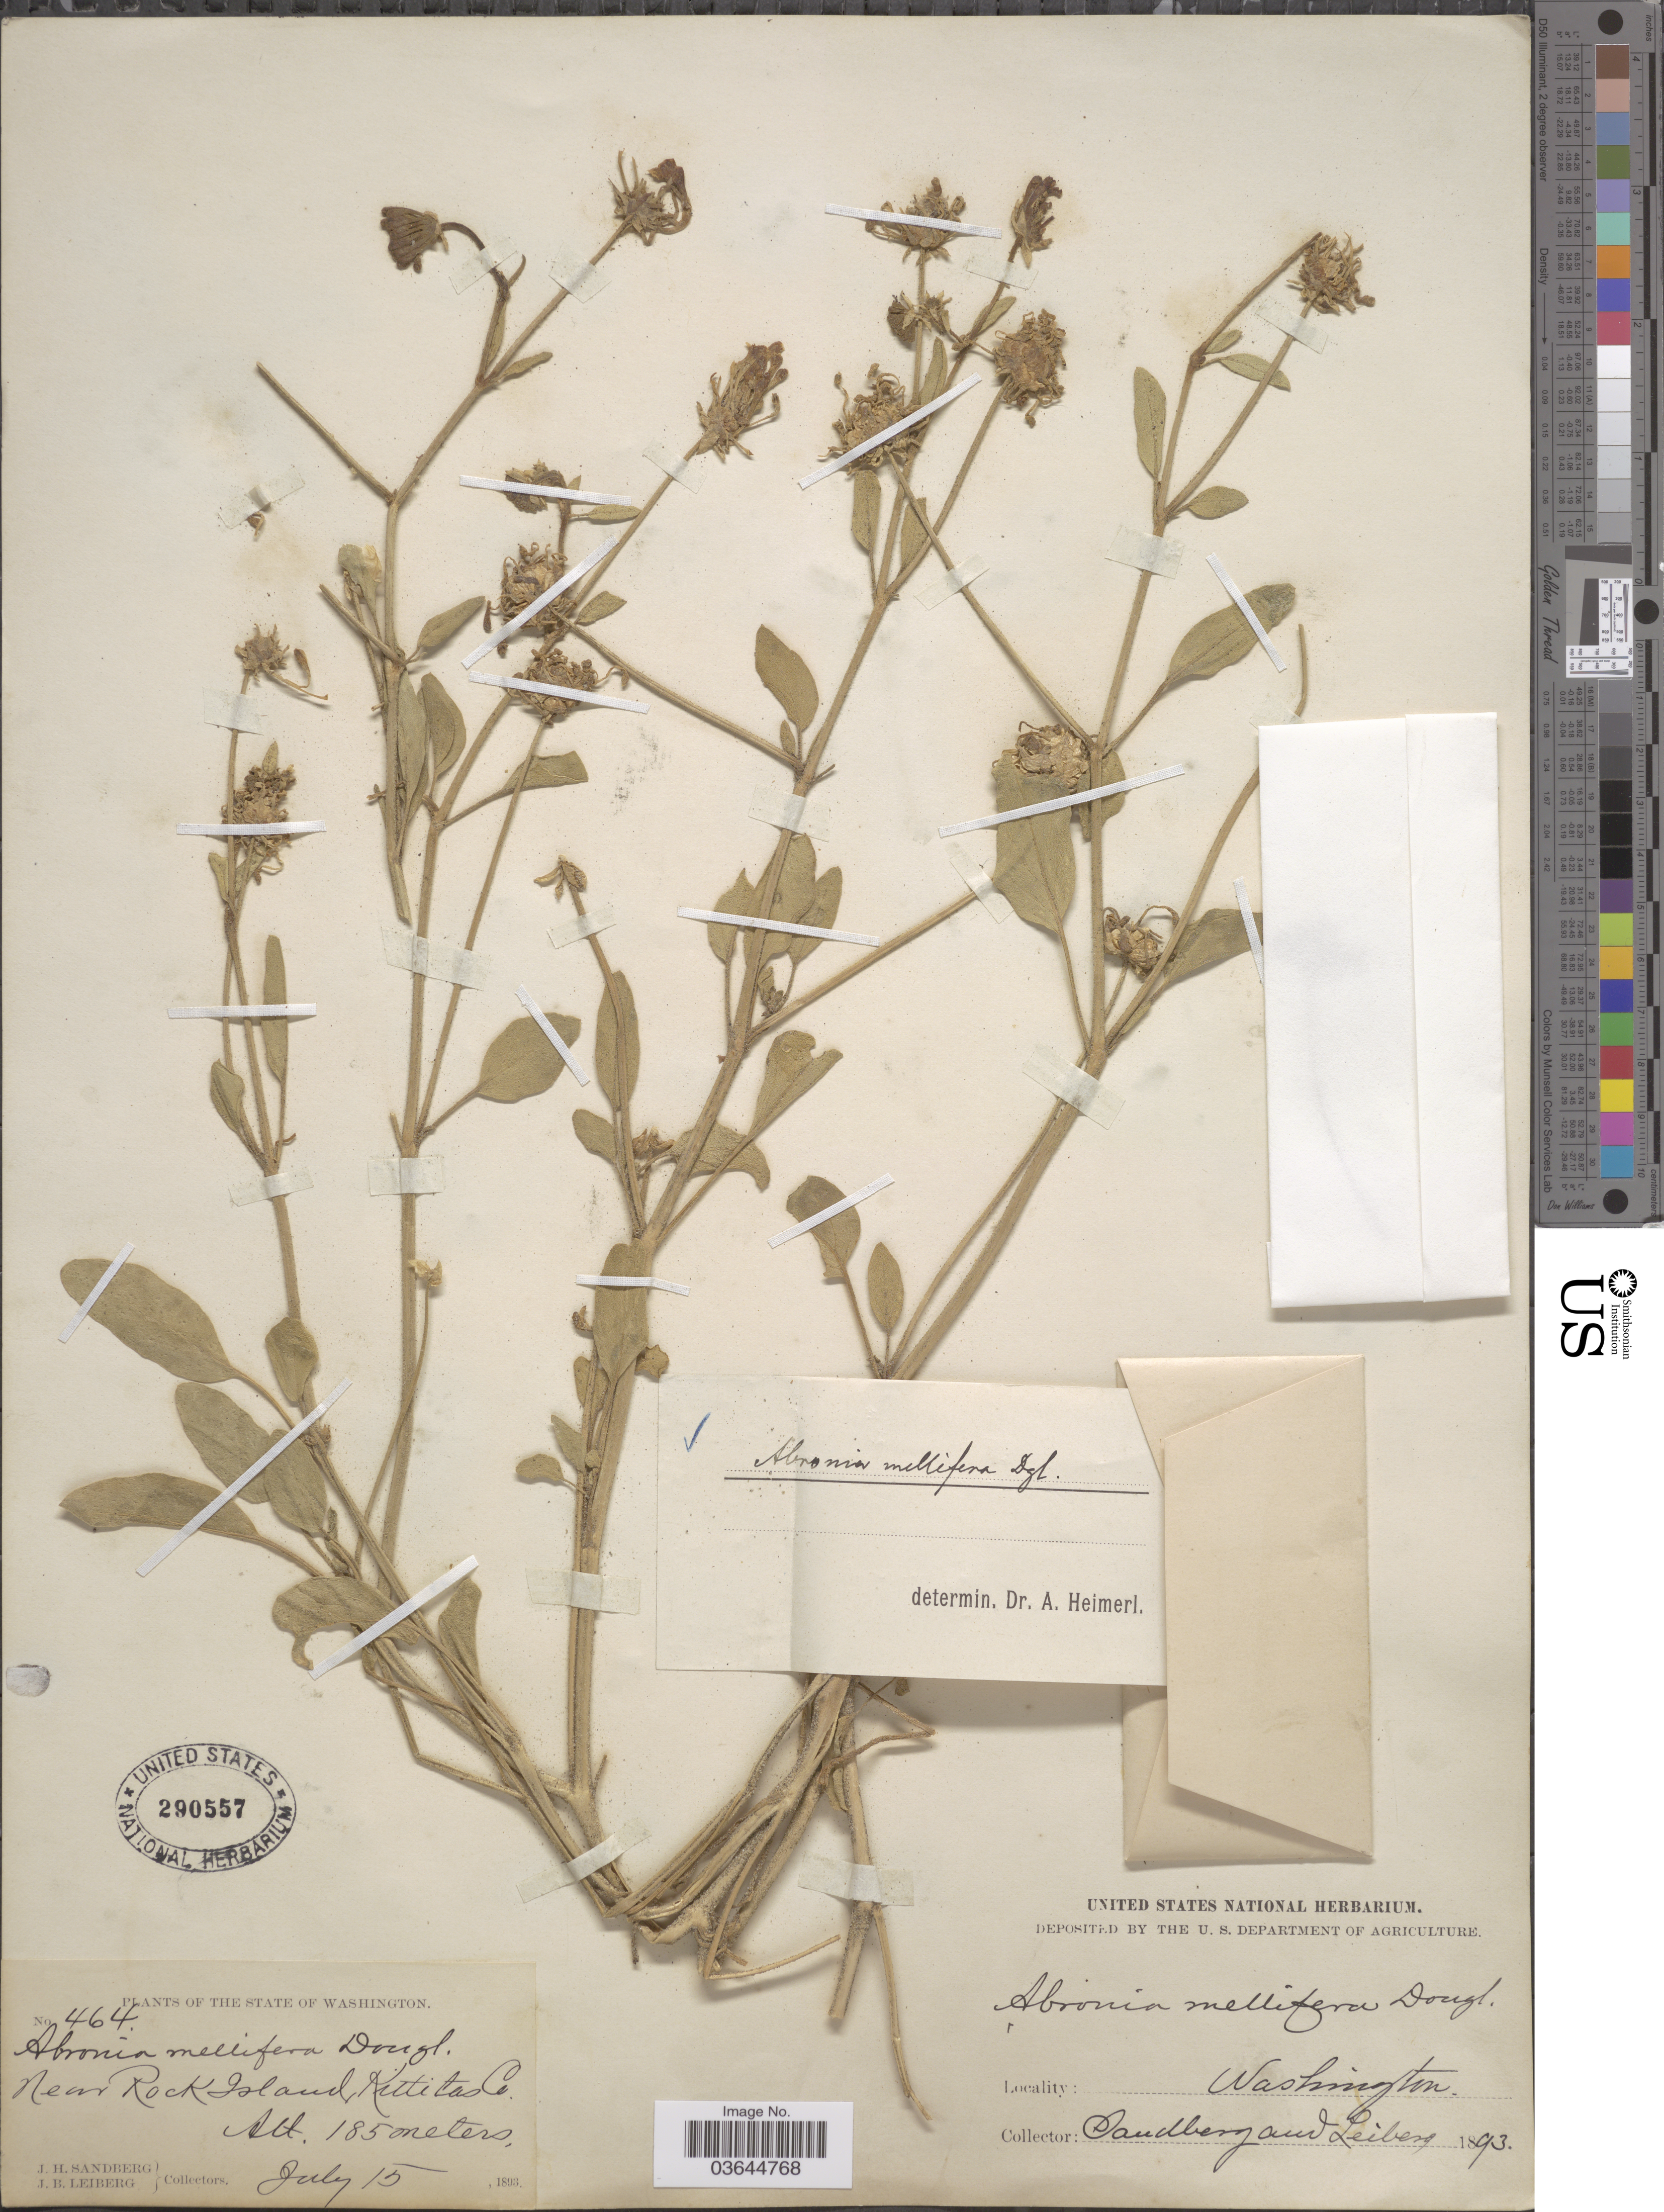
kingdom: Plantae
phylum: Tracheophyta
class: Magnoliopsida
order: Caryophyllales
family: Nyctaginaceae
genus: Abronia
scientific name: Abronia mellifera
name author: Douglas ex Hook.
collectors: J. H. Sandberg & J. B. Leiberg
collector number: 464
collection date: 1893-07-15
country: United States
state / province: Washington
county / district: Kittitas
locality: Near Rock Island, Kittitas Co.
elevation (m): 185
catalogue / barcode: US 290557